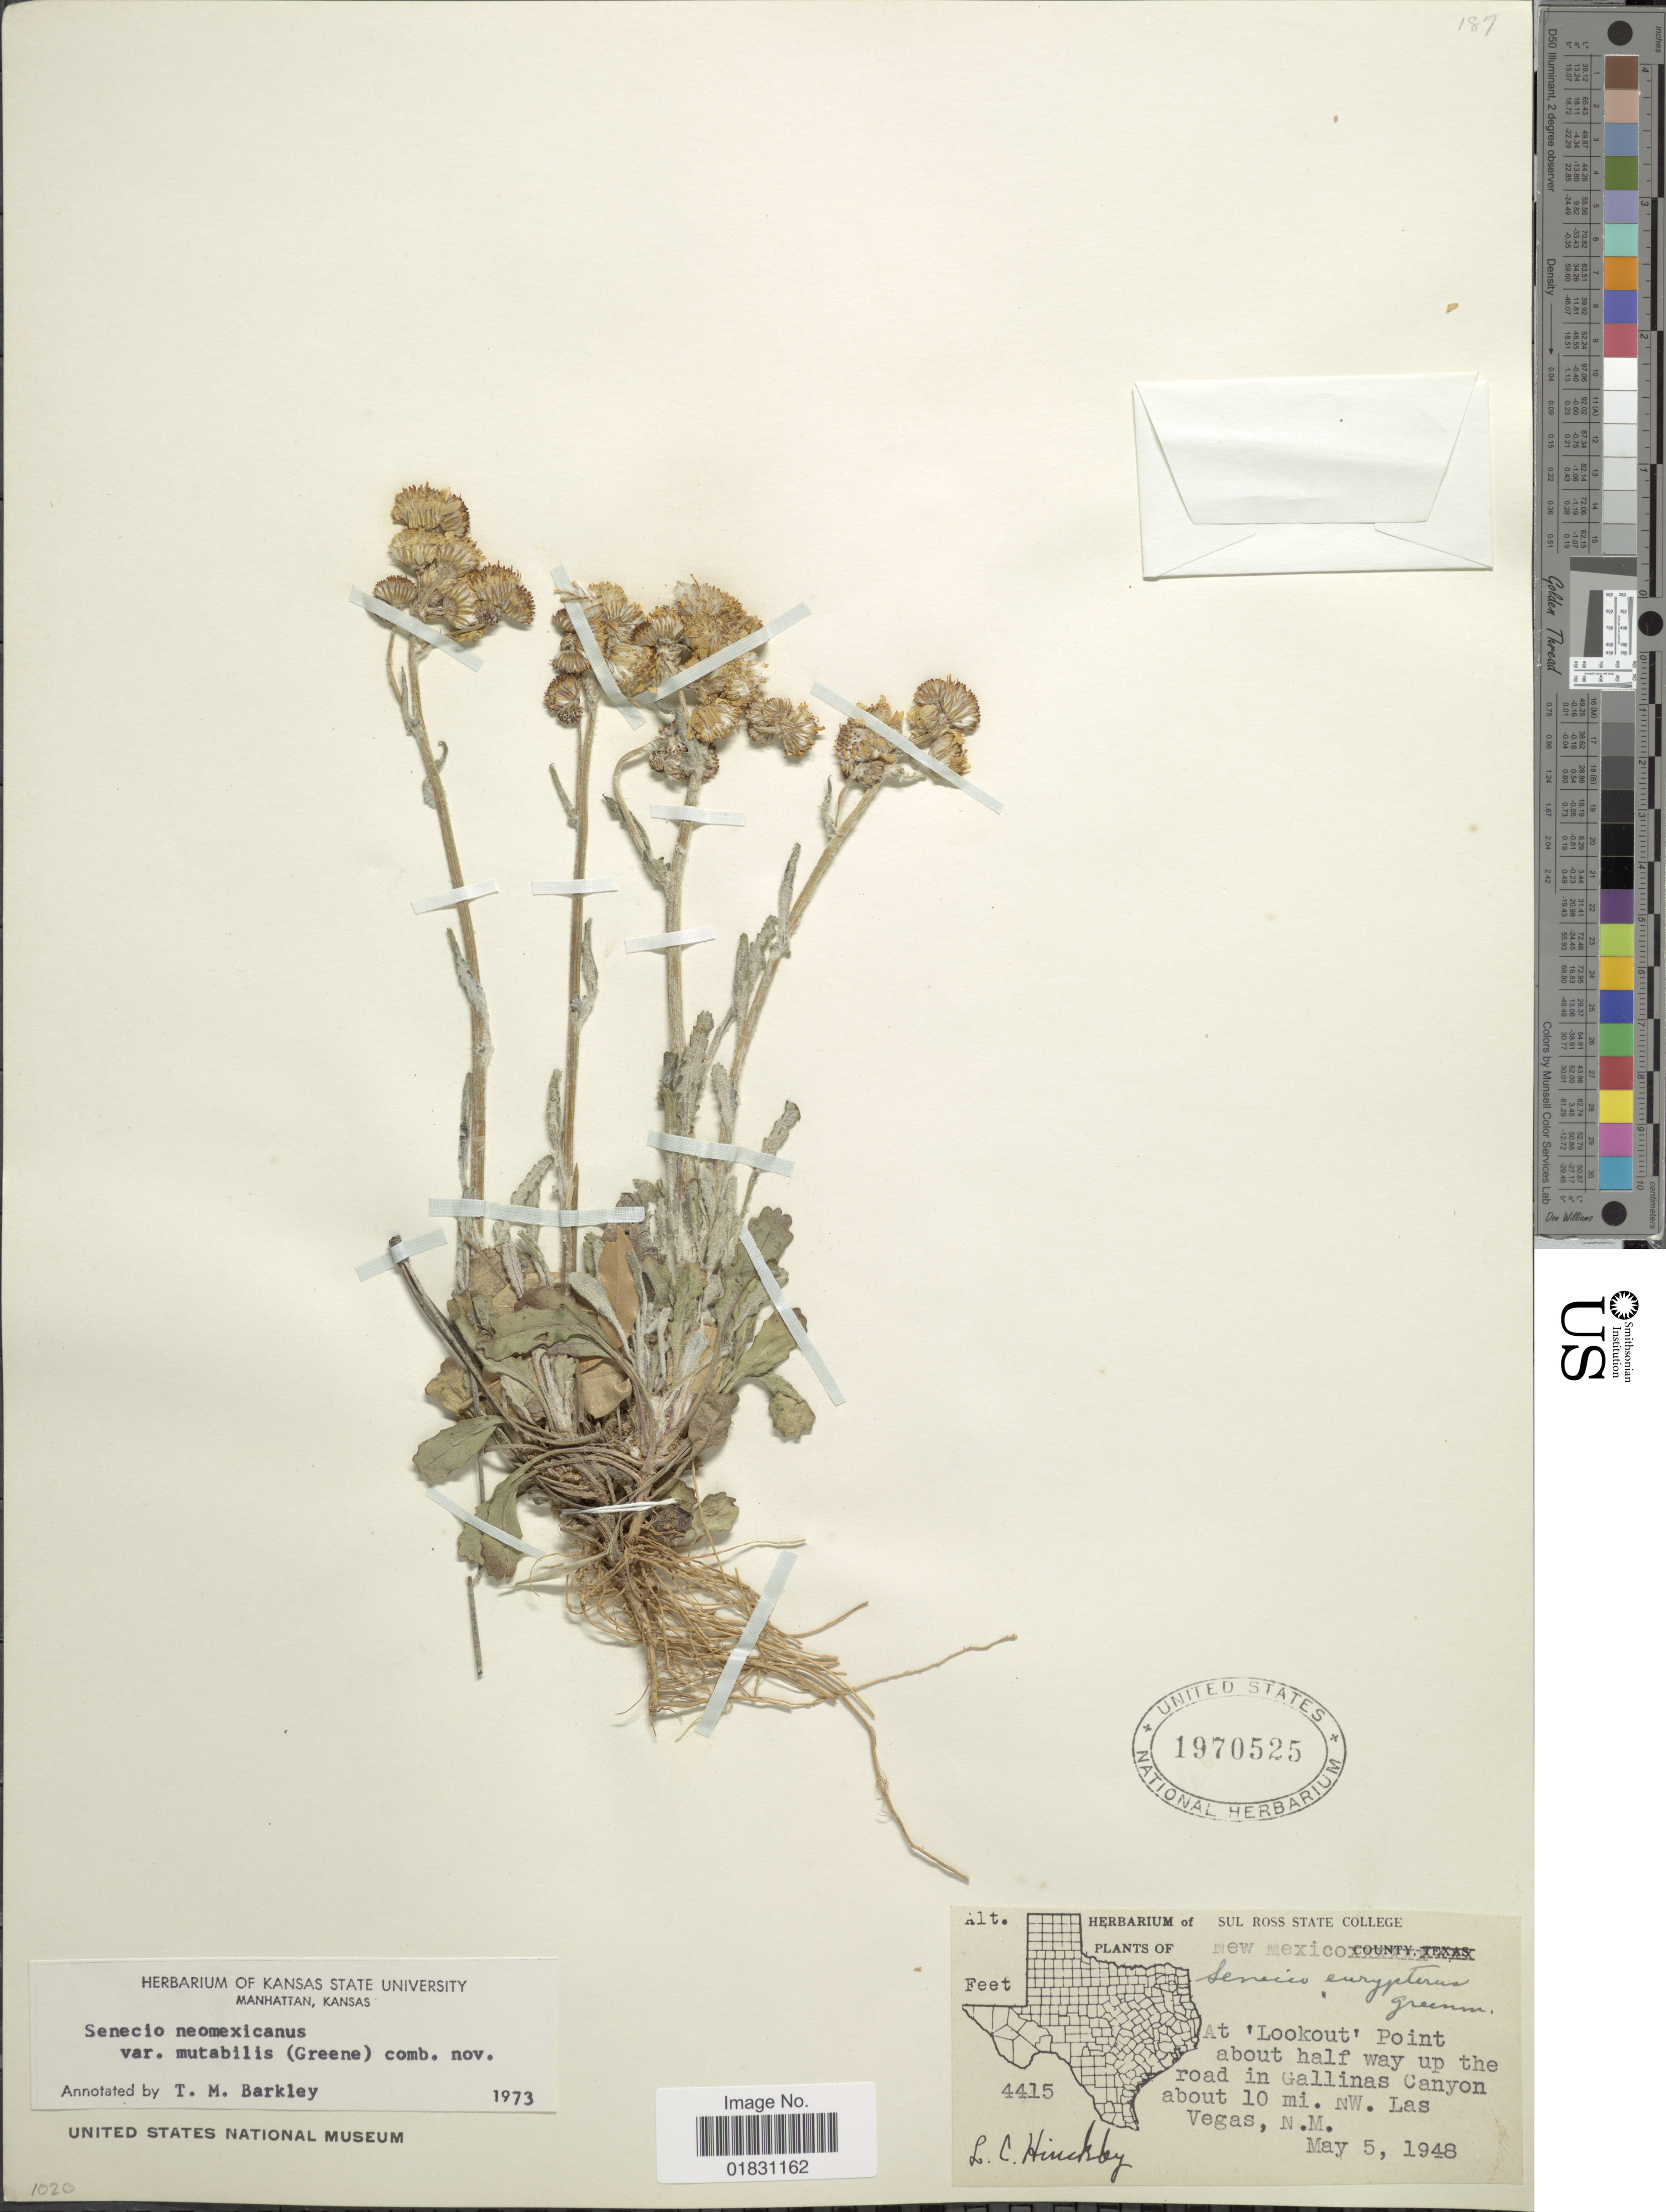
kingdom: Plantae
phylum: Tracheophyta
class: Magnoliopsida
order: Asterales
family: Asteraceae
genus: Packera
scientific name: Packera neomexicana var. mutabilis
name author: (Greene) W.A. Weber & Á. Löve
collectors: L. Hinckley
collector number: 4415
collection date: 1948-05-05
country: United States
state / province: New Mexico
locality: At "Lookout" Point about half way up the road in Gallinas Canyon about 10 mi. NW, Las Vegas, N. M.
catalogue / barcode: US 1970525